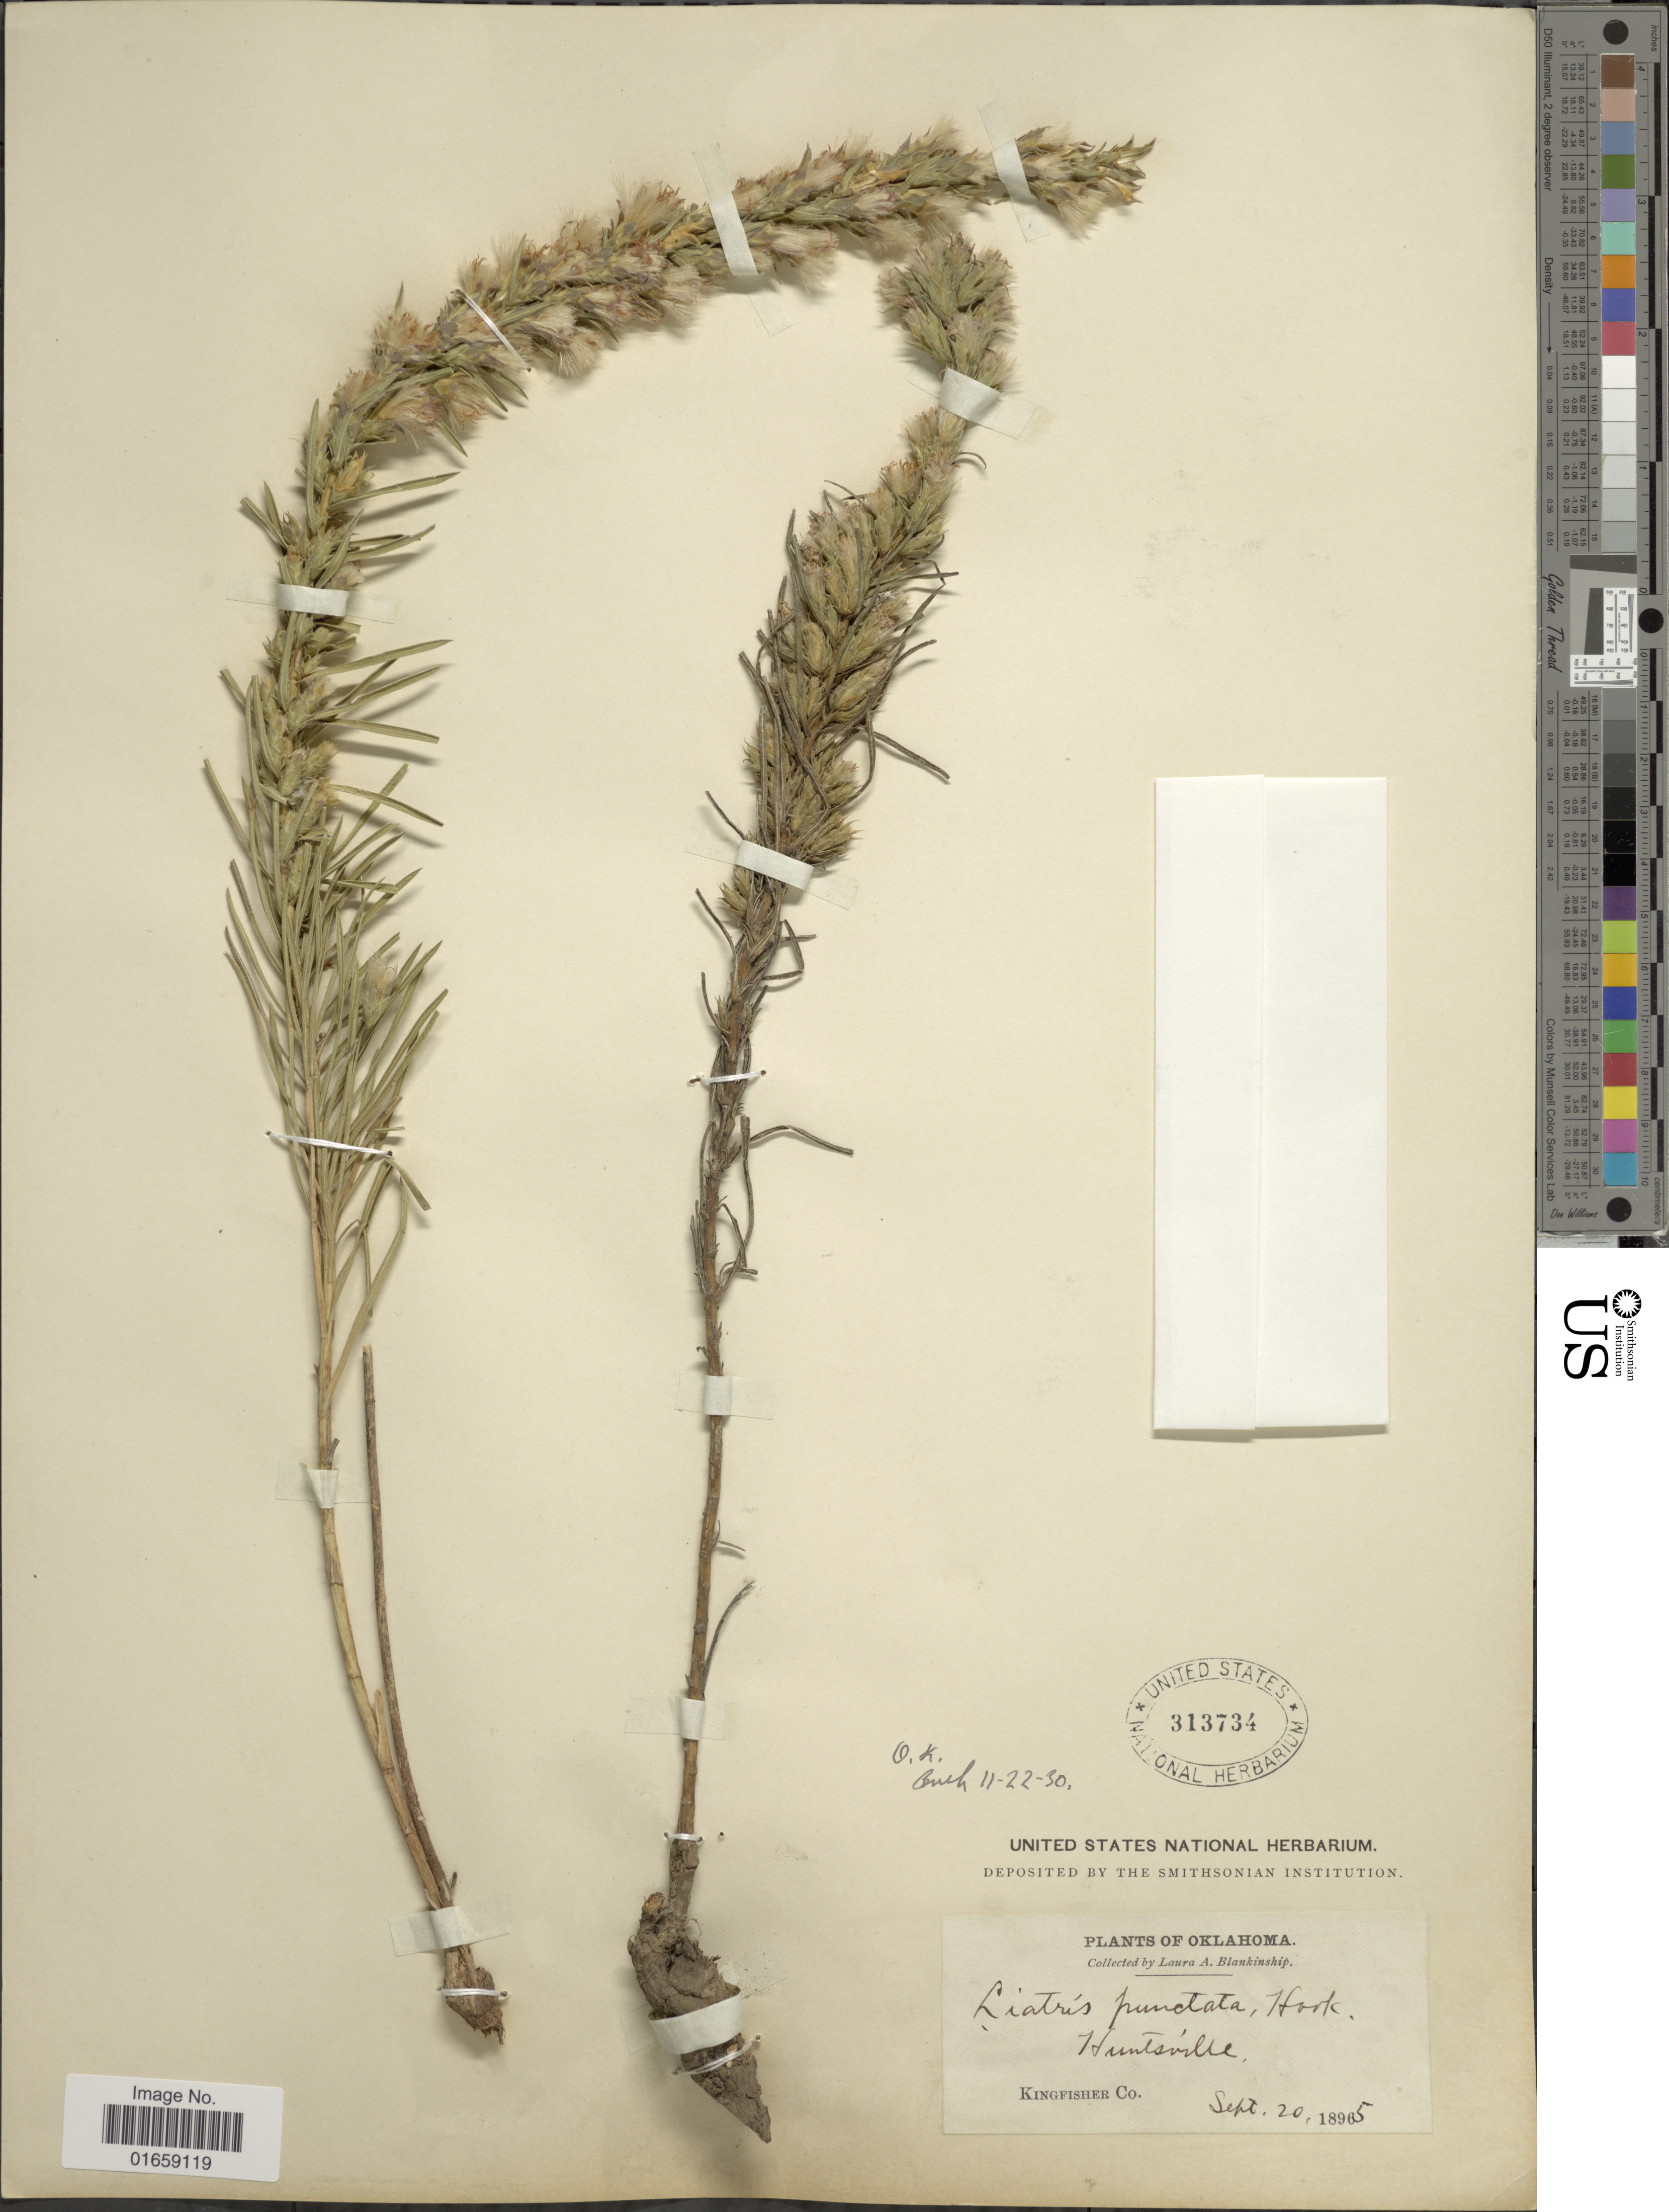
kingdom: Plantae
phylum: Tracheophyta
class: Magnoliopsida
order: Asterales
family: Asteraceae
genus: Liatris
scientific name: Liatris punctata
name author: Hook.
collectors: L. A. Blankinship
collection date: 1895-09-20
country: United States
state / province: Oklahoma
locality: Huntsville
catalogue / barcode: US 313734